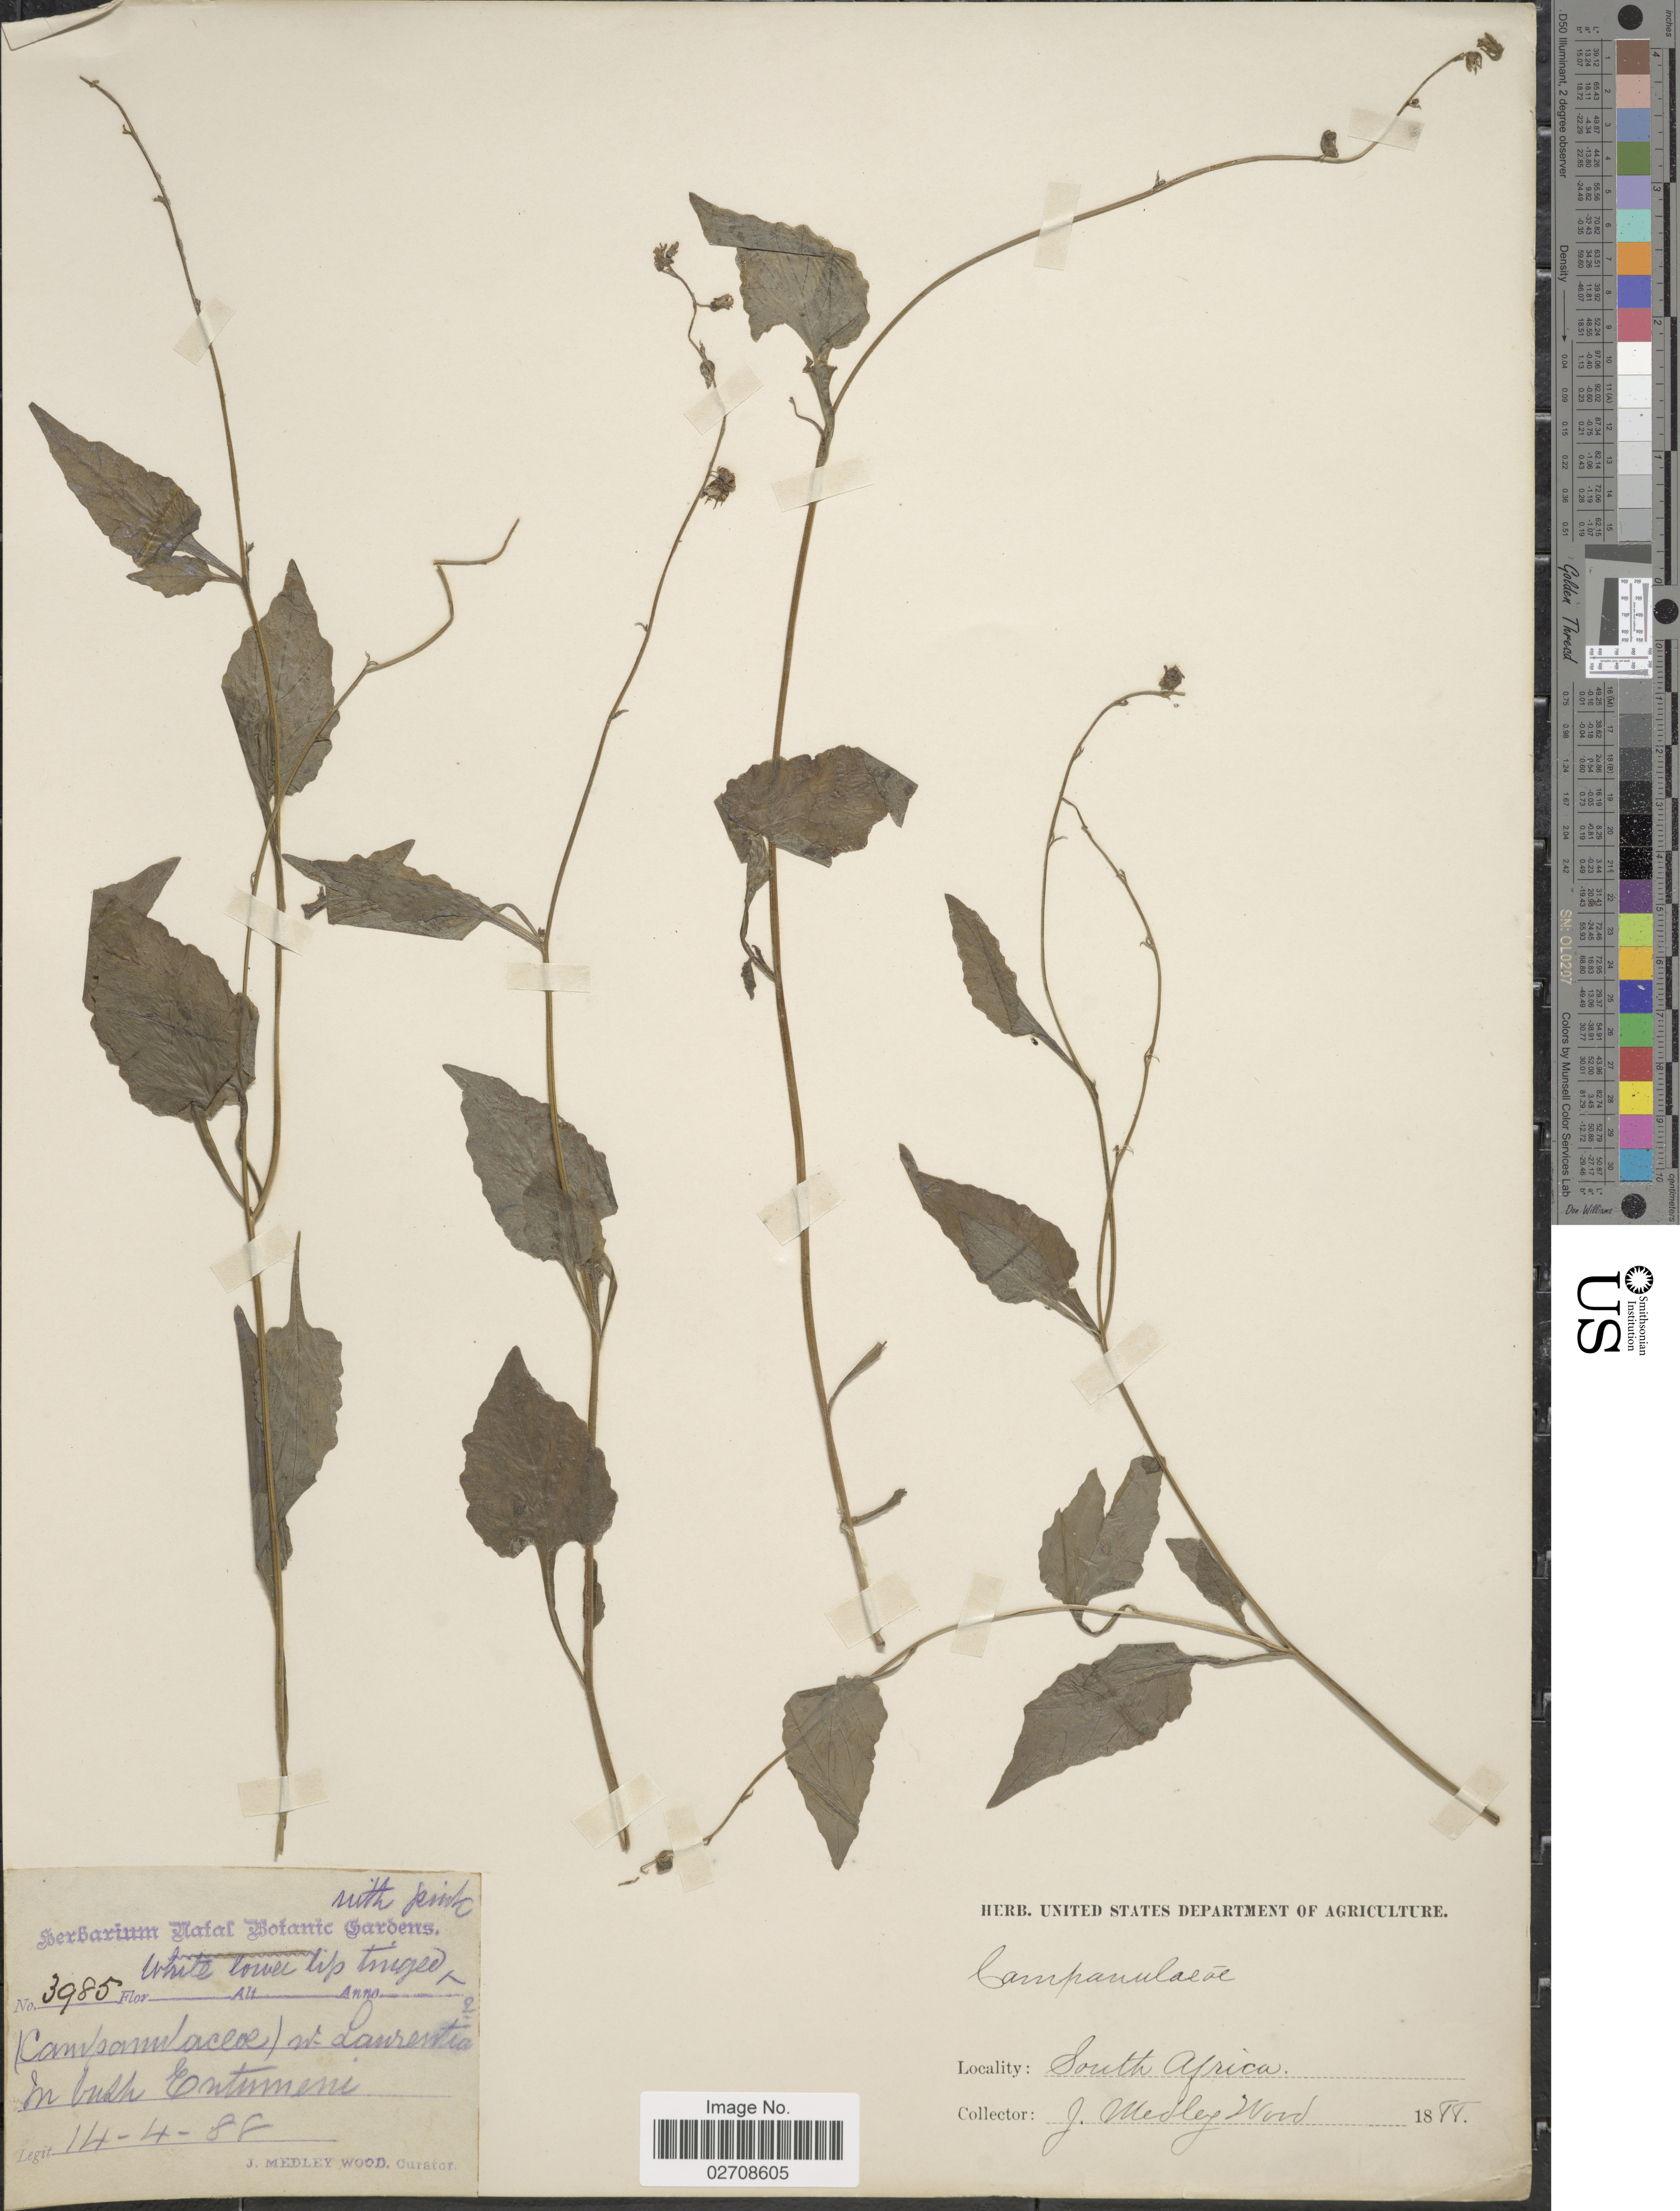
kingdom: Plantae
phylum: Tracheophyta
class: Magnoliopsida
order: Asterales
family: Campanulaceae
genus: Campanula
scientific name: Campanula sp.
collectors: J. Medley Wood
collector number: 3985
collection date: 1888-04-14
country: South Africa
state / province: KwaZulu-Natal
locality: In bush Entumeni